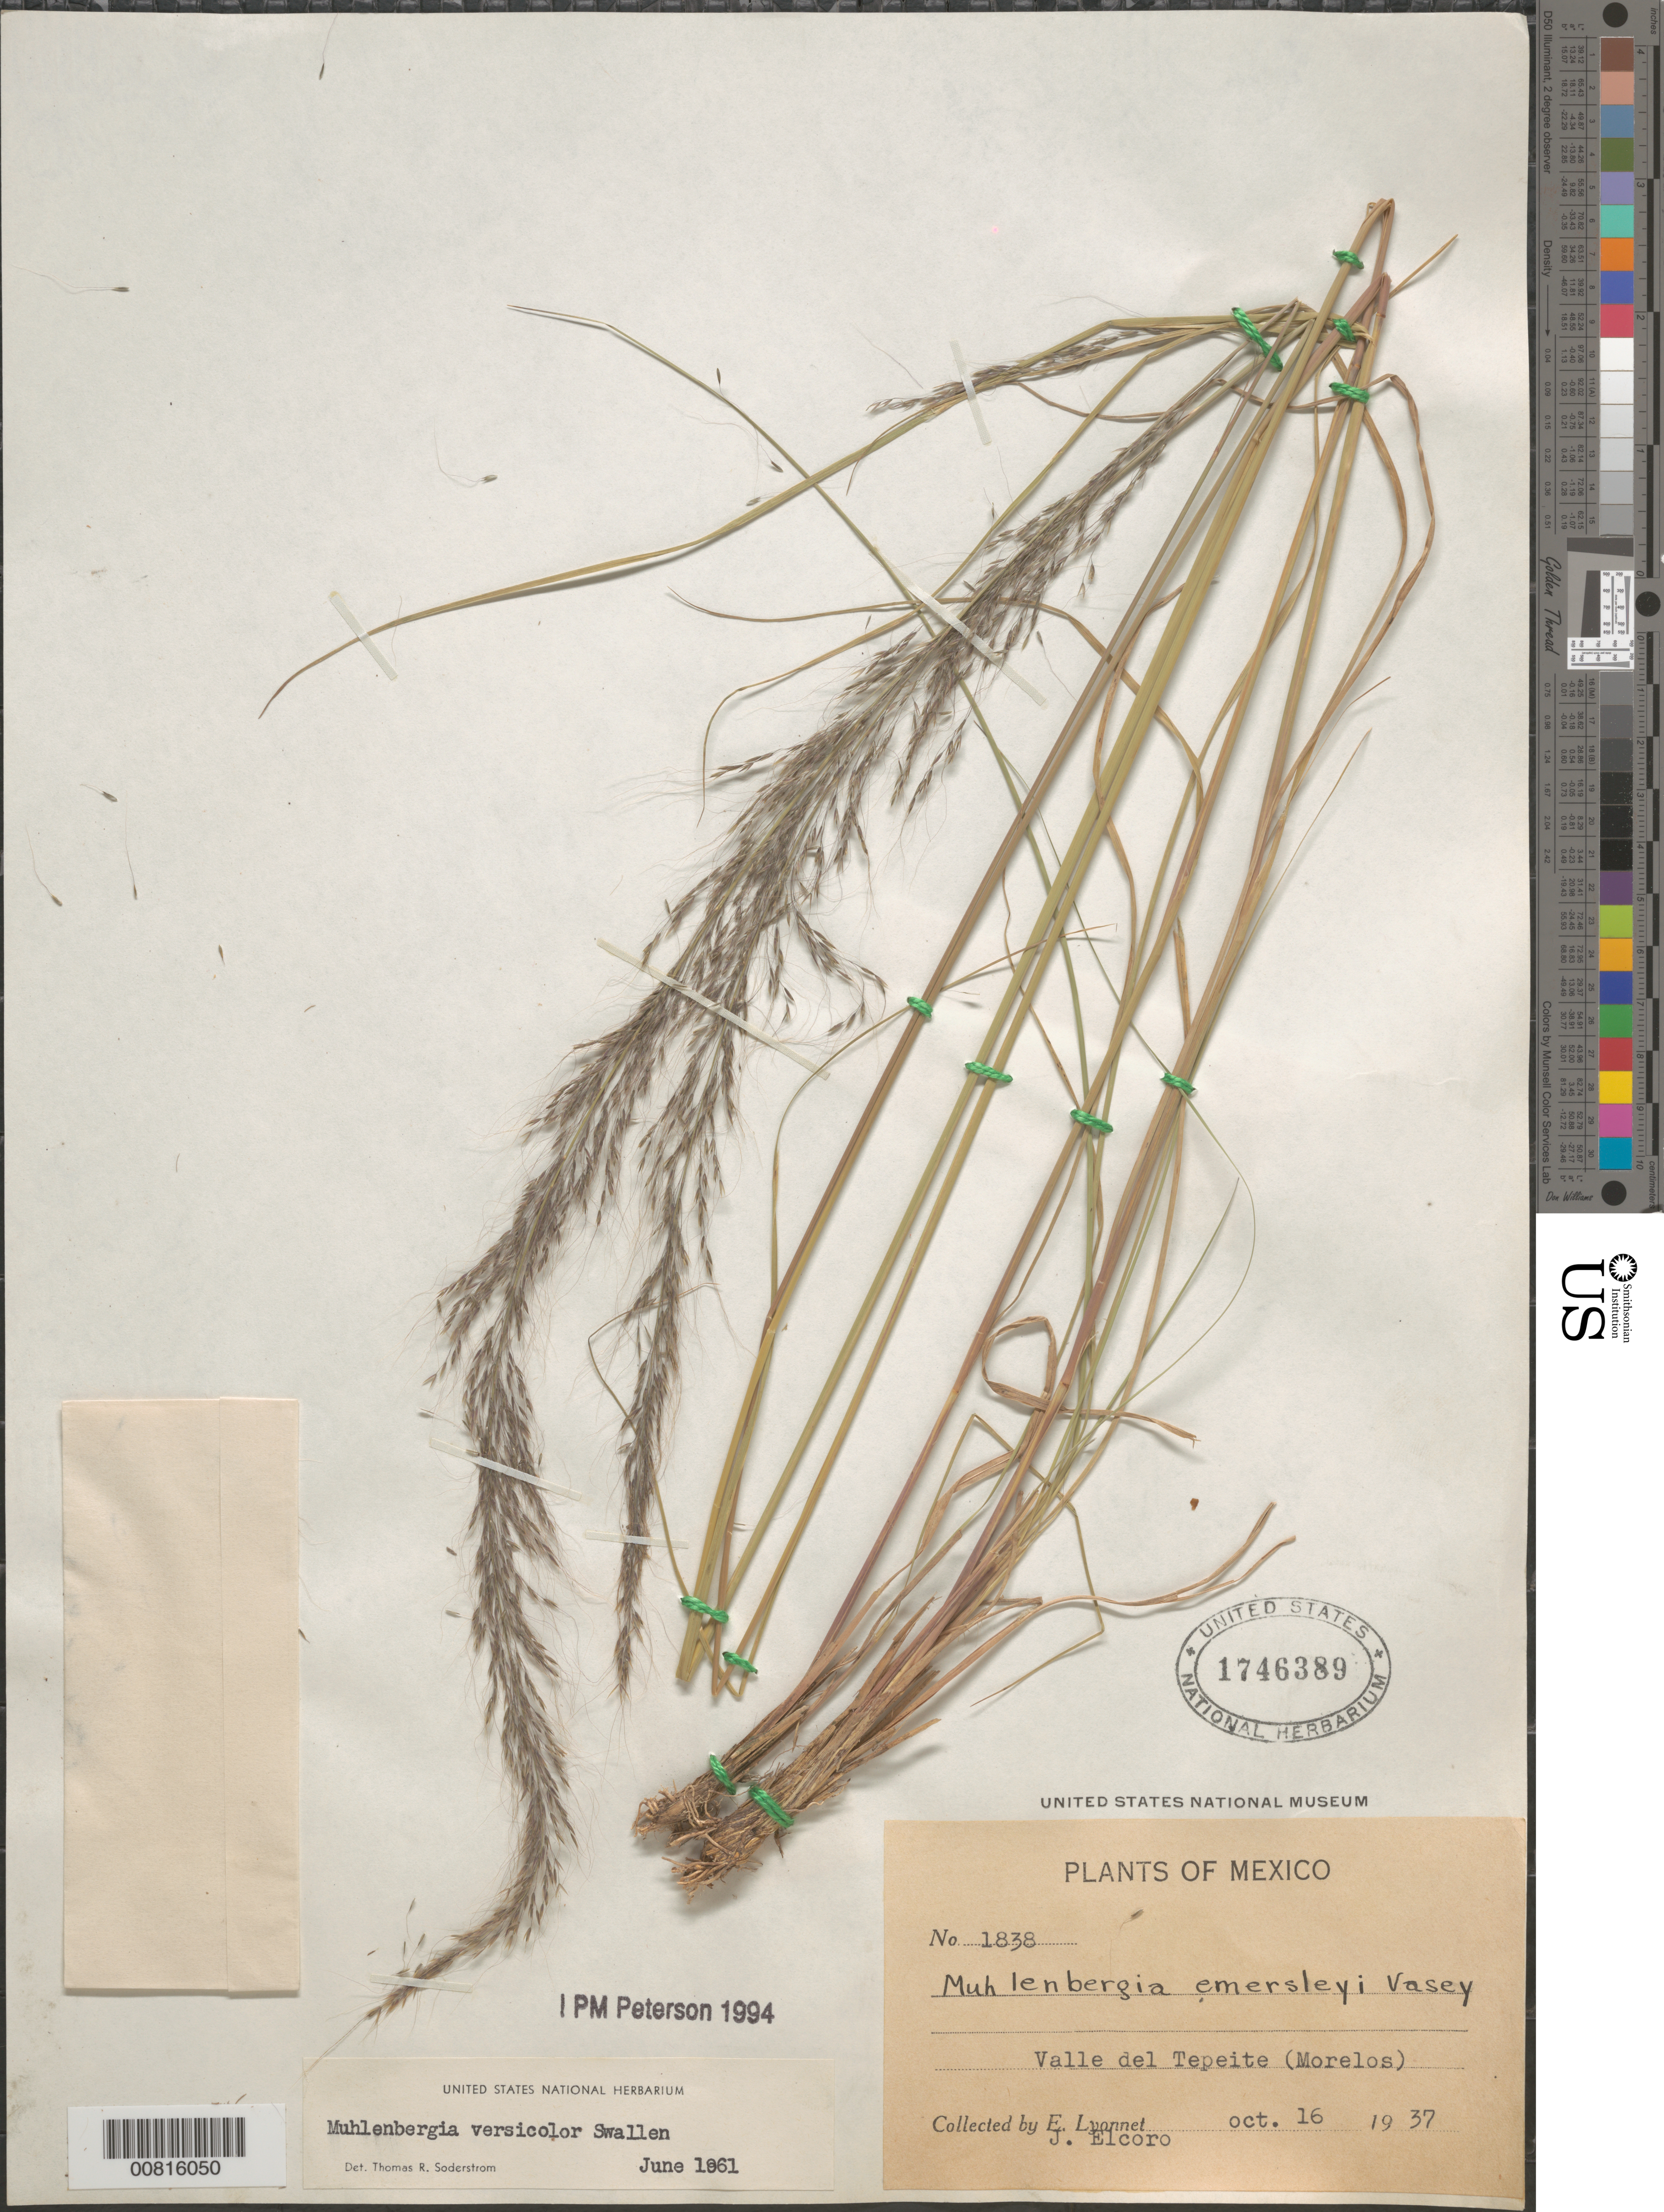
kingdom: Plantae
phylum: Tracheophyta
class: Liliopsida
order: Poales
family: Poaceae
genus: Muhlenbergia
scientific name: Muhlenbergia versicolor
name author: Swallen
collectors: Bro. E. Lyonnet & J. Elcoro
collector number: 1838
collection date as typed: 16 Oct 1937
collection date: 1937-10-16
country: Mexico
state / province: Morelos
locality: Valle de Tepeite, Mor.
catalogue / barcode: US 1746389